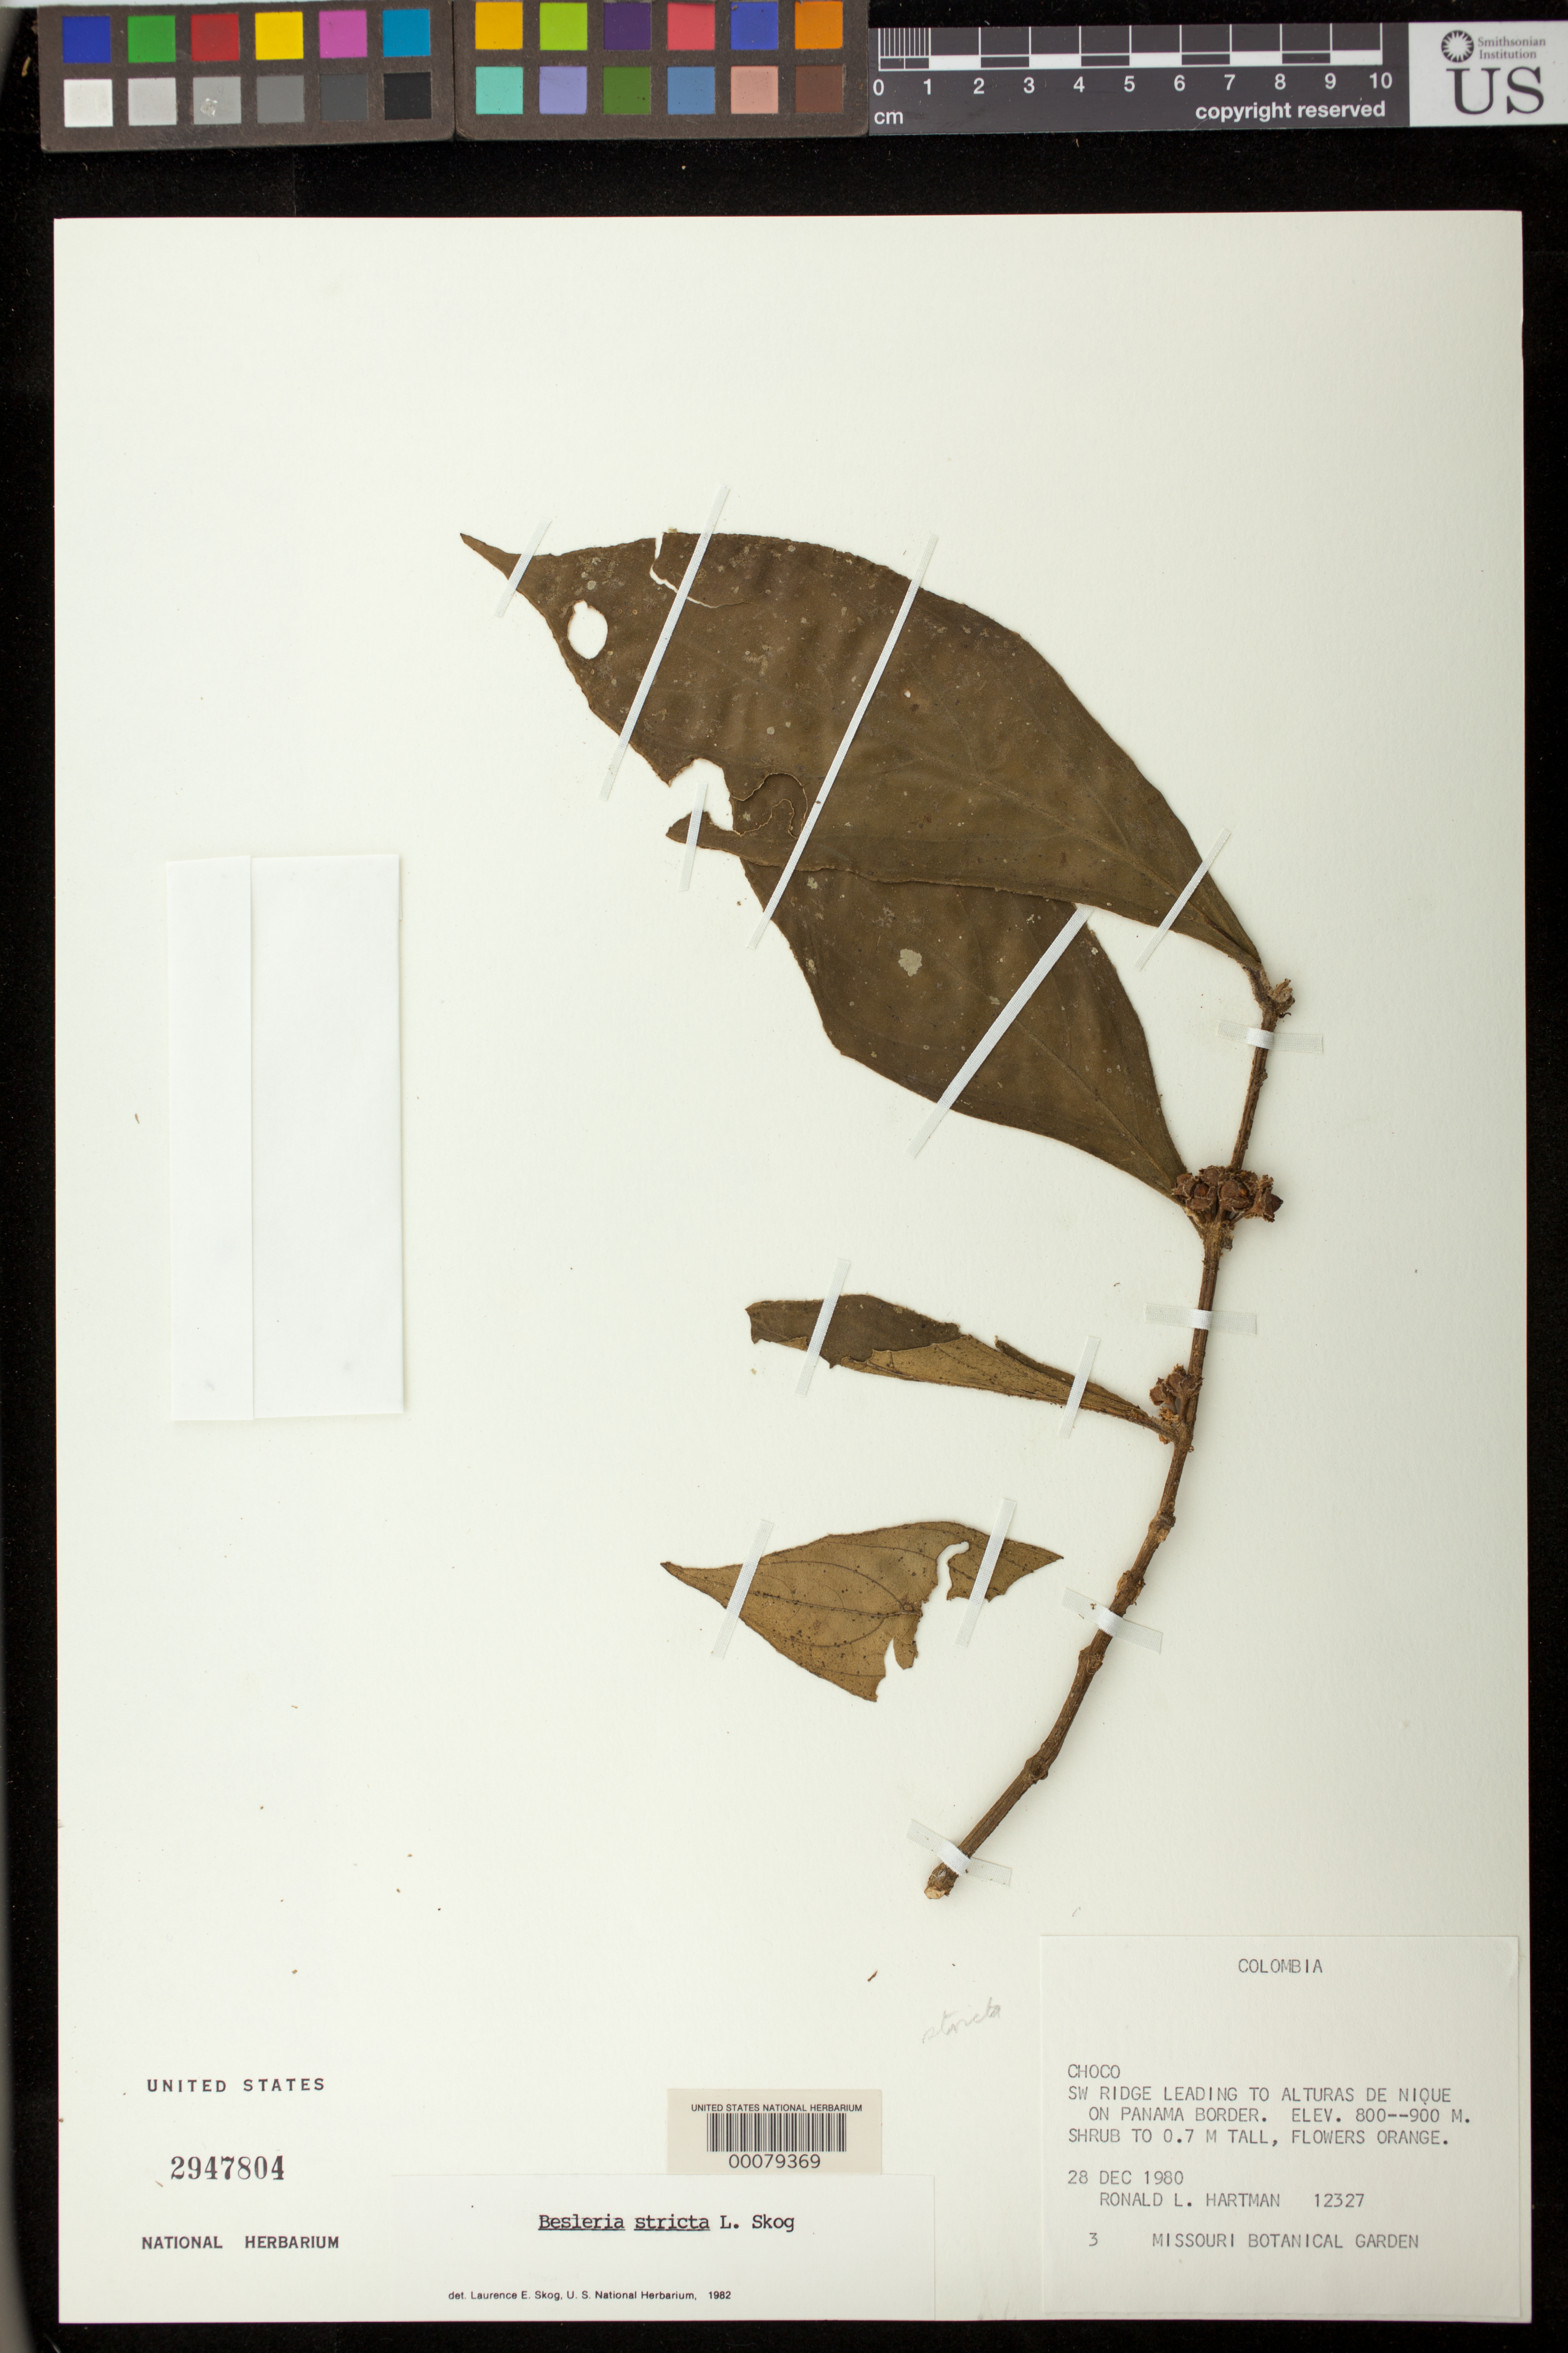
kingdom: Plantae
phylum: Tracheophyta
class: Magnoliopsida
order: Lamiales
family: Gesneriaceae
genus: Besleria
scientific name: Besleria stricta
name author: L.E. Skog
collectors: R. L. Hartman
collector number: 12327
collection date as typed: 28 Dec 1980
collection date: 1980-12-28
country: Colombia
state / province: Chocó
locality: SW ridge leading to Alturas de Nique on Panama border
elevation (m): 800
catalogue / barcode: US 2947804